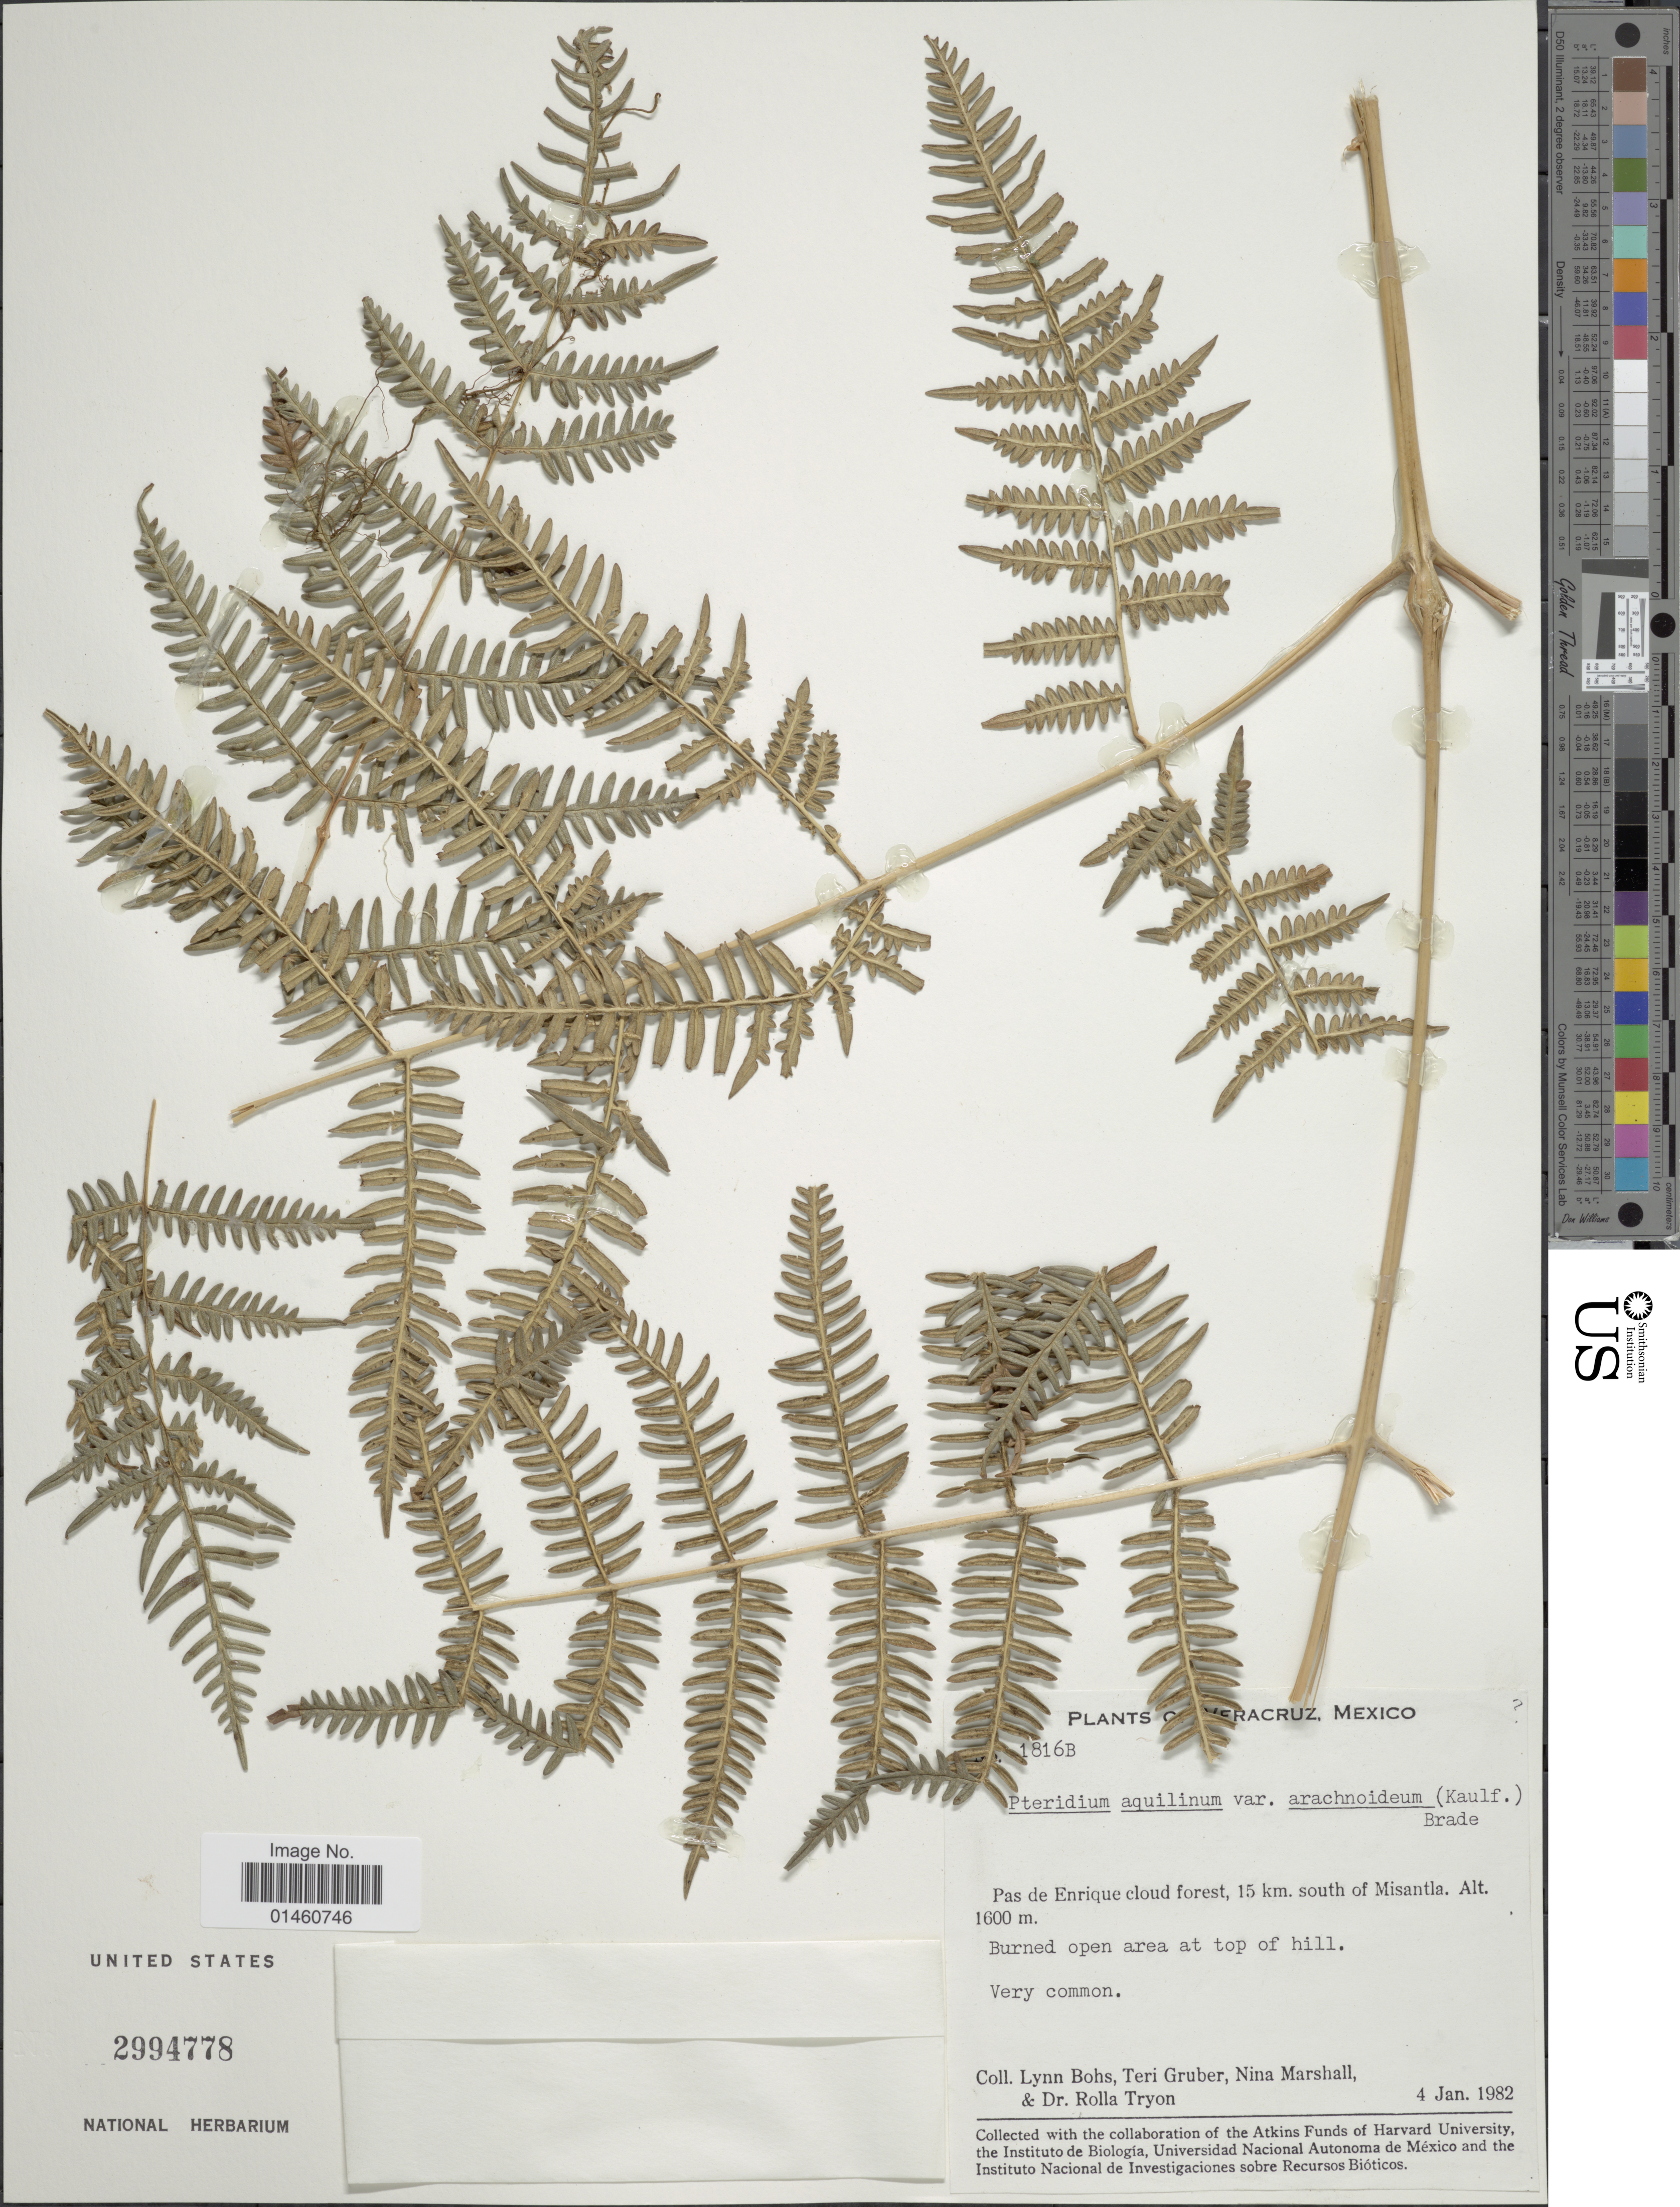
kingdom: Plantae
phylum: Tracheophyta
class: Polypodiopsida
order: Polypodiales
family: Dennstaedtiaceae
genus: Pteridium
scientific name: Pteridium aquilinum var. arachnoideum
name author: (Kaulf.) Herter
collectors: L. A. Bohs, T. Gruber, N. Marshall & R. M. Tryon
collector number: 1816B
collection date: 1982-01-04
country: Mexico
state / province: Veracruz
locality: Veracruz, Pas de Enrique cloud forest, 15 km. south of Misantla.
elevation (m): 1600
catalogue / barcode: US 2994778